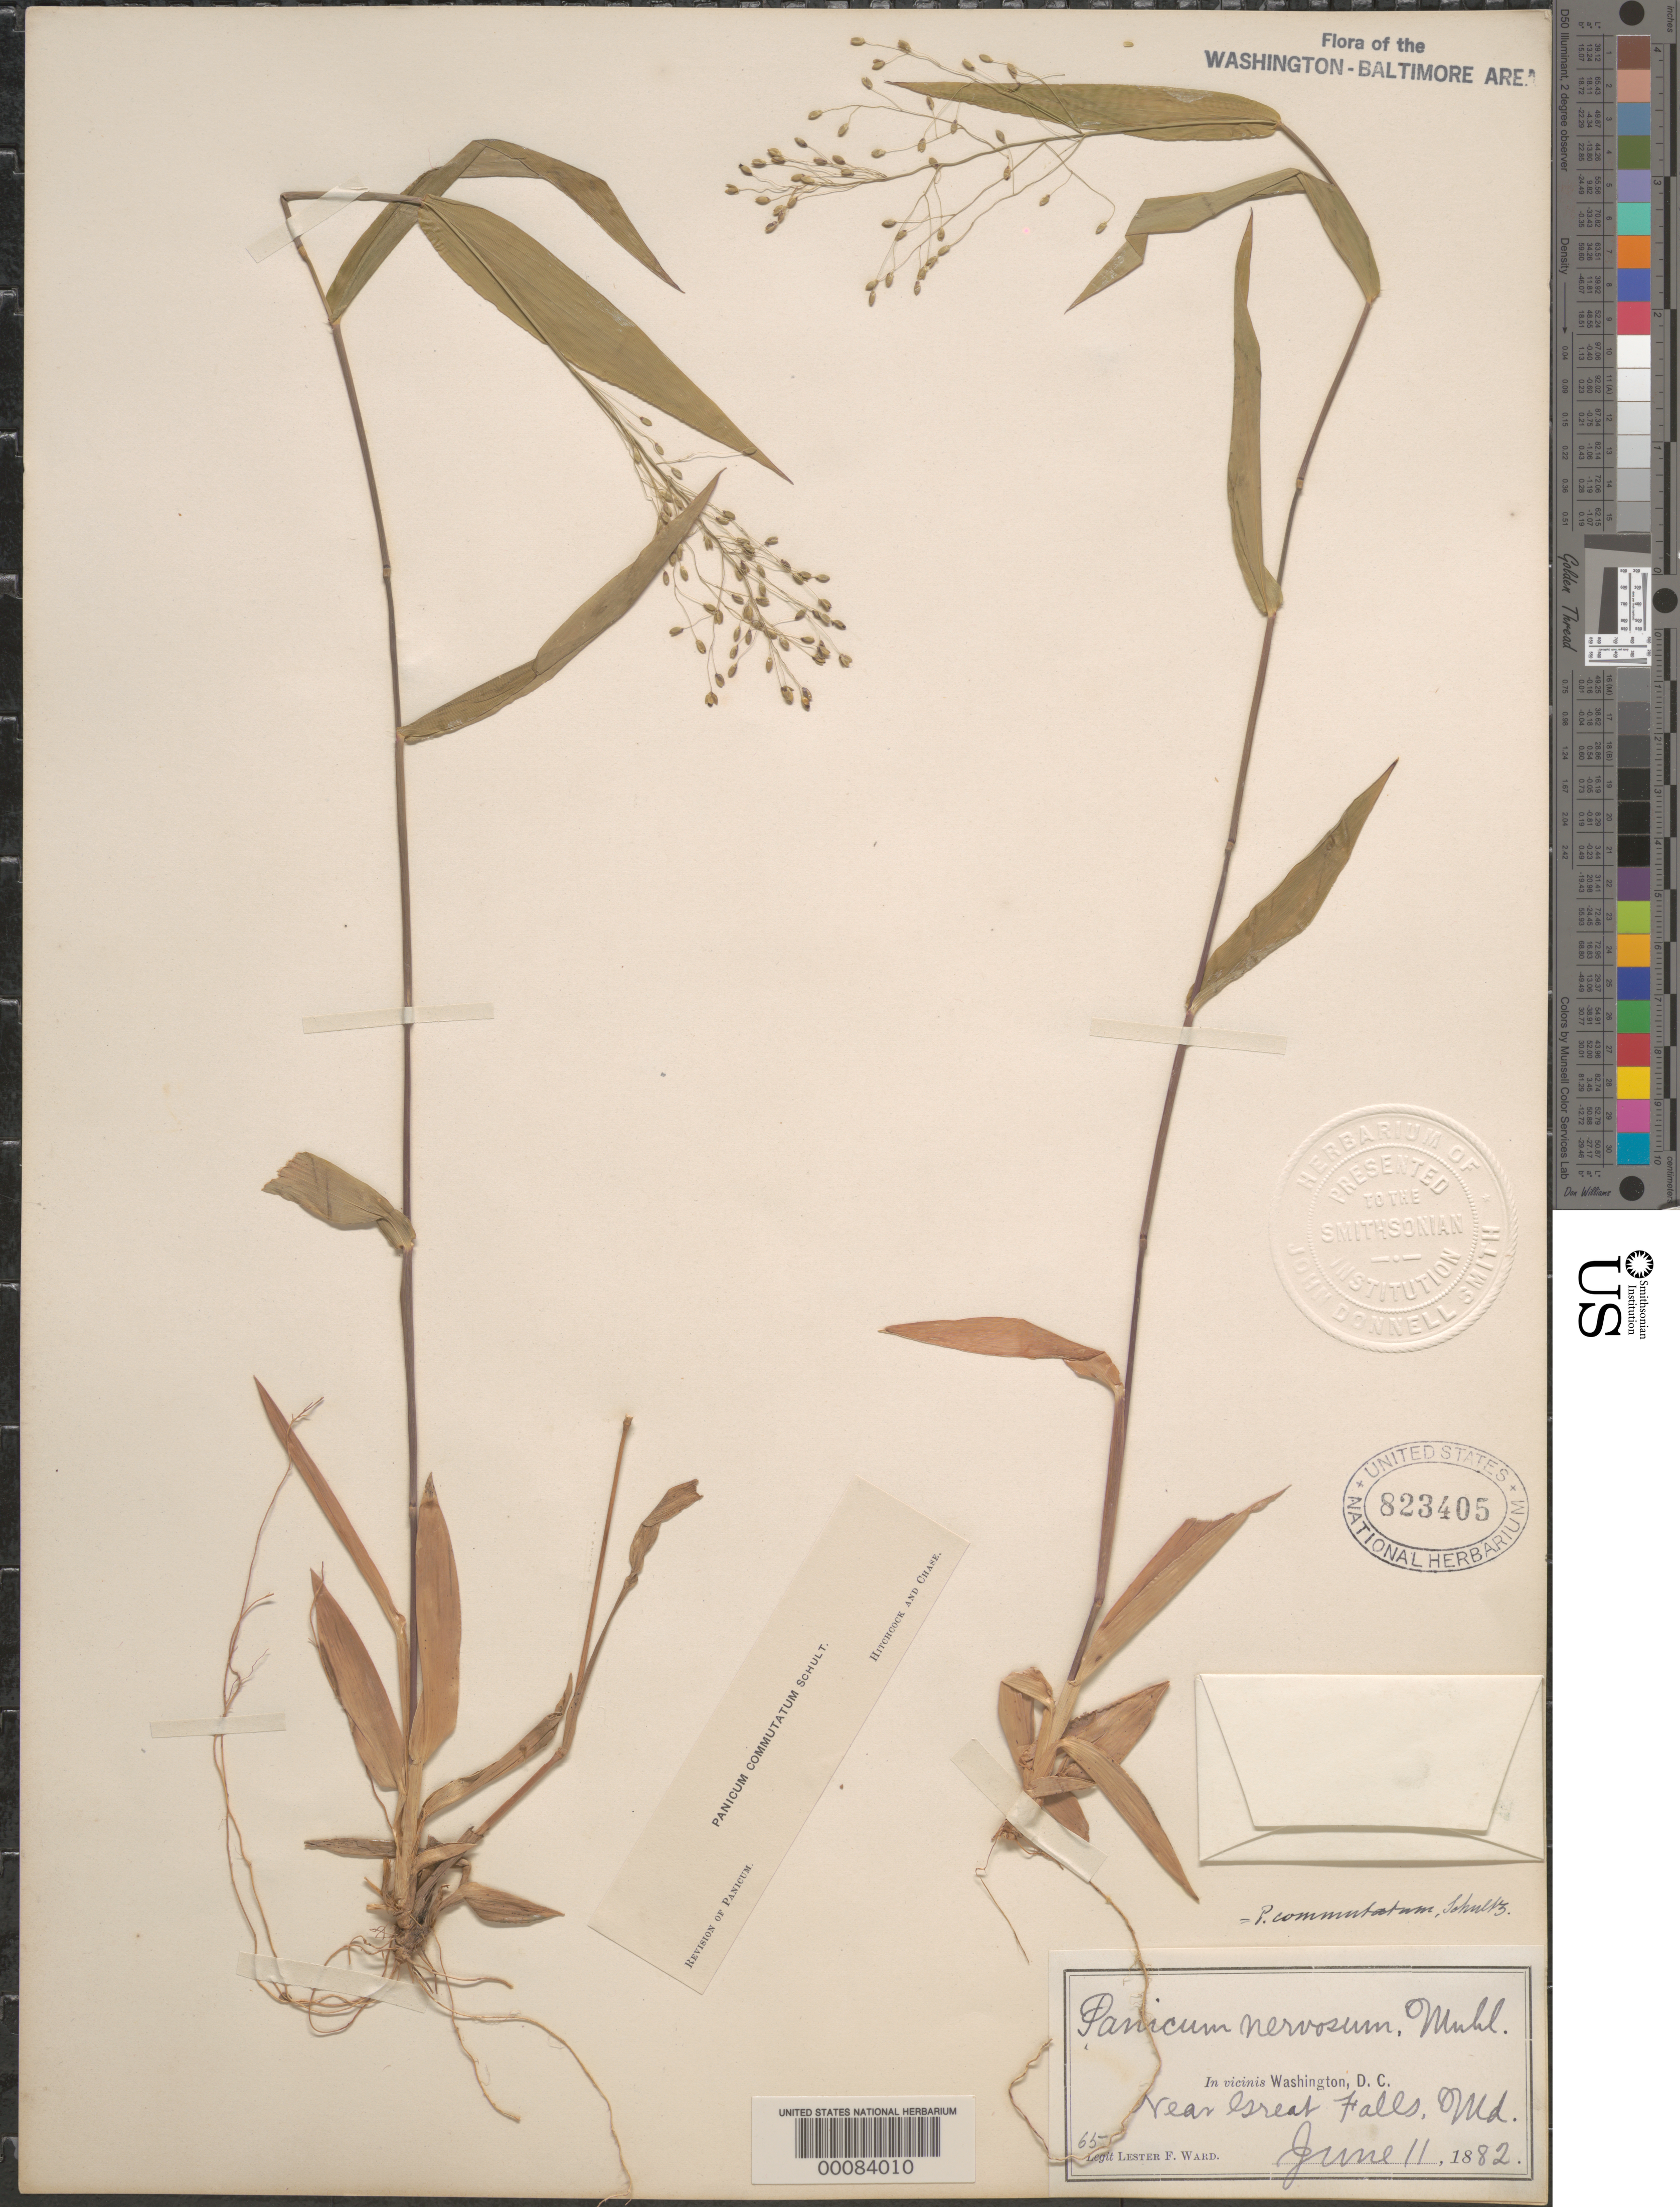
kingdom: Plantae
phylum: Tracheophyta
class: Liliopsida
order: Poales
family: Poaceae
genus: Dichanthelium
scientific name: Dichanthelium commutatum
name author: (Schult.) Gould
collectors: L. F. Ward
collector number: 65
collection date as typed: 11 Jun 1882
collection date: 1882-06-11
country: United States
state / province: Maryland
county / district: Montgomery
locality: Near Great Falls C. & O. Canal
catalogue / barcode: US 823405